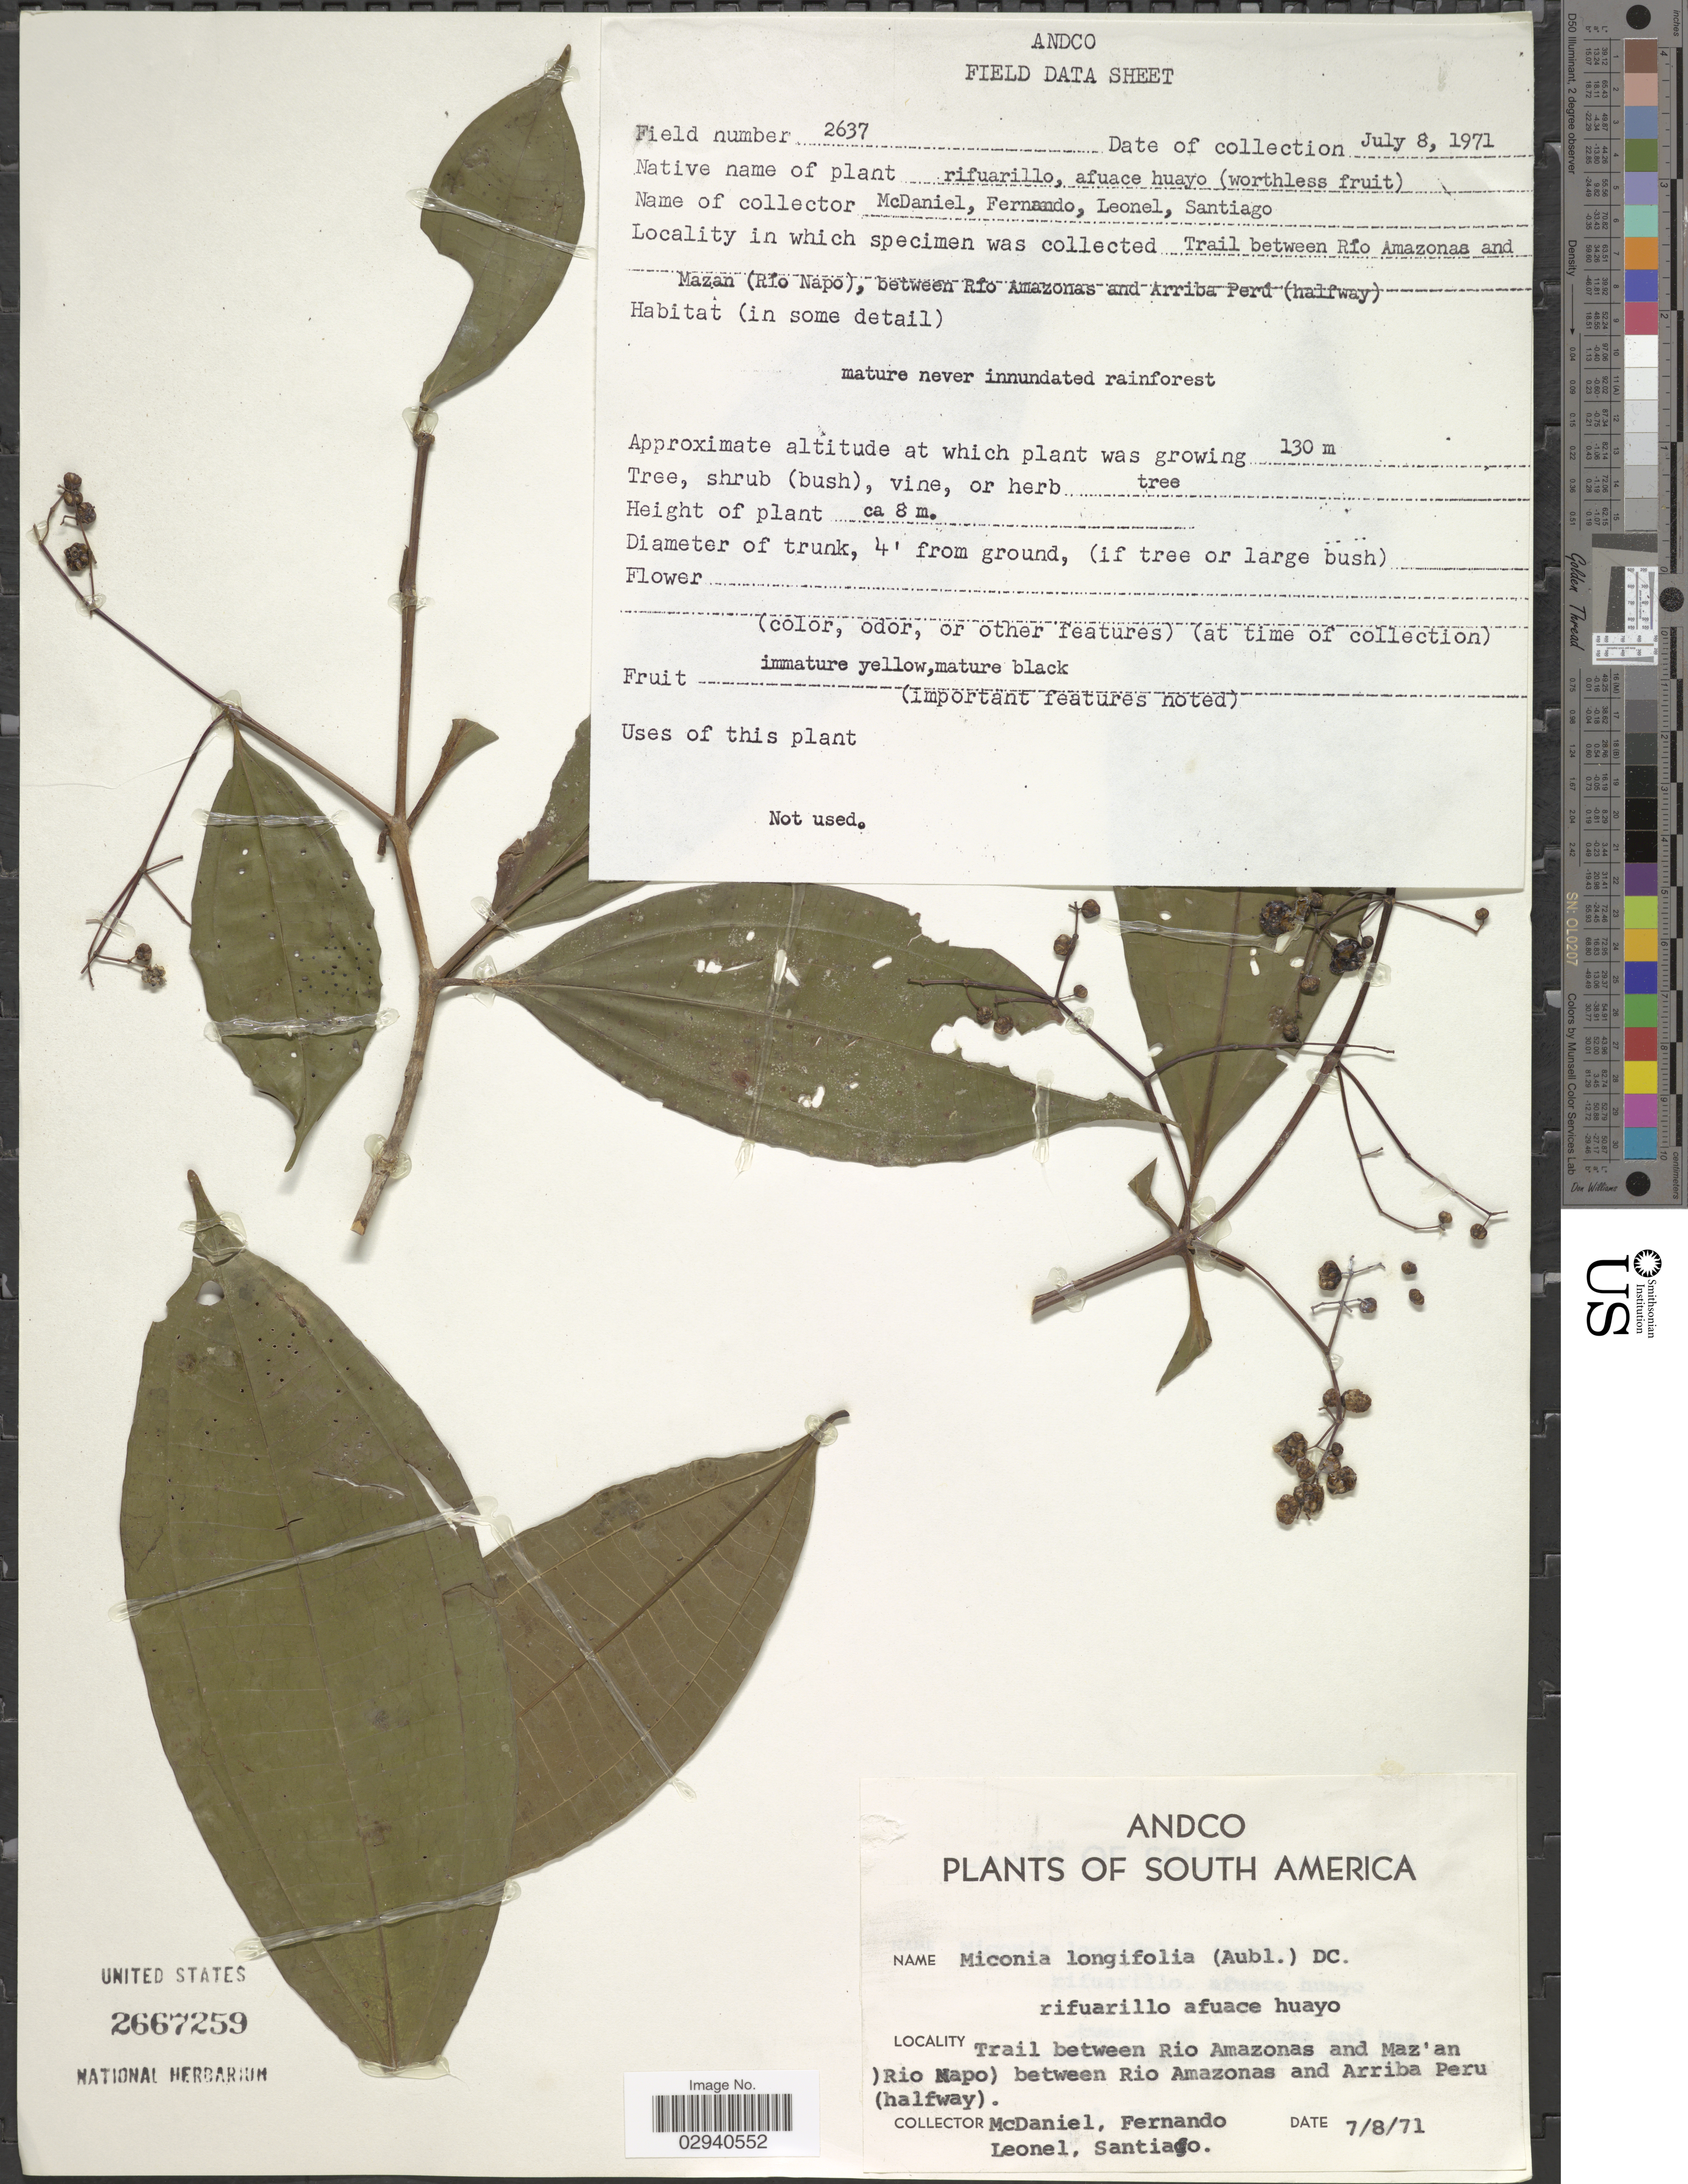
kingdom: Plantae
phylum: Tracheophyta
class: Magnoliopsida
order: Myrtales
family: Melastomataceae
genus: Miconia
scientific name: Miconia longifolia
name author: (Aubl.) DC.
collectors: -- McDaniel, -- Fernando, -- Leonel & -. Santiago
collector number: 2637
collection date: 1971-07-08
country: Peru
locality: Andco. Trail between Rio Amazonas and Maz'an )Rio Napo) between Rio Amazonas and Arriba Peru (halfway).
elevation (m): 130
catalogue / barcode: US 2667259